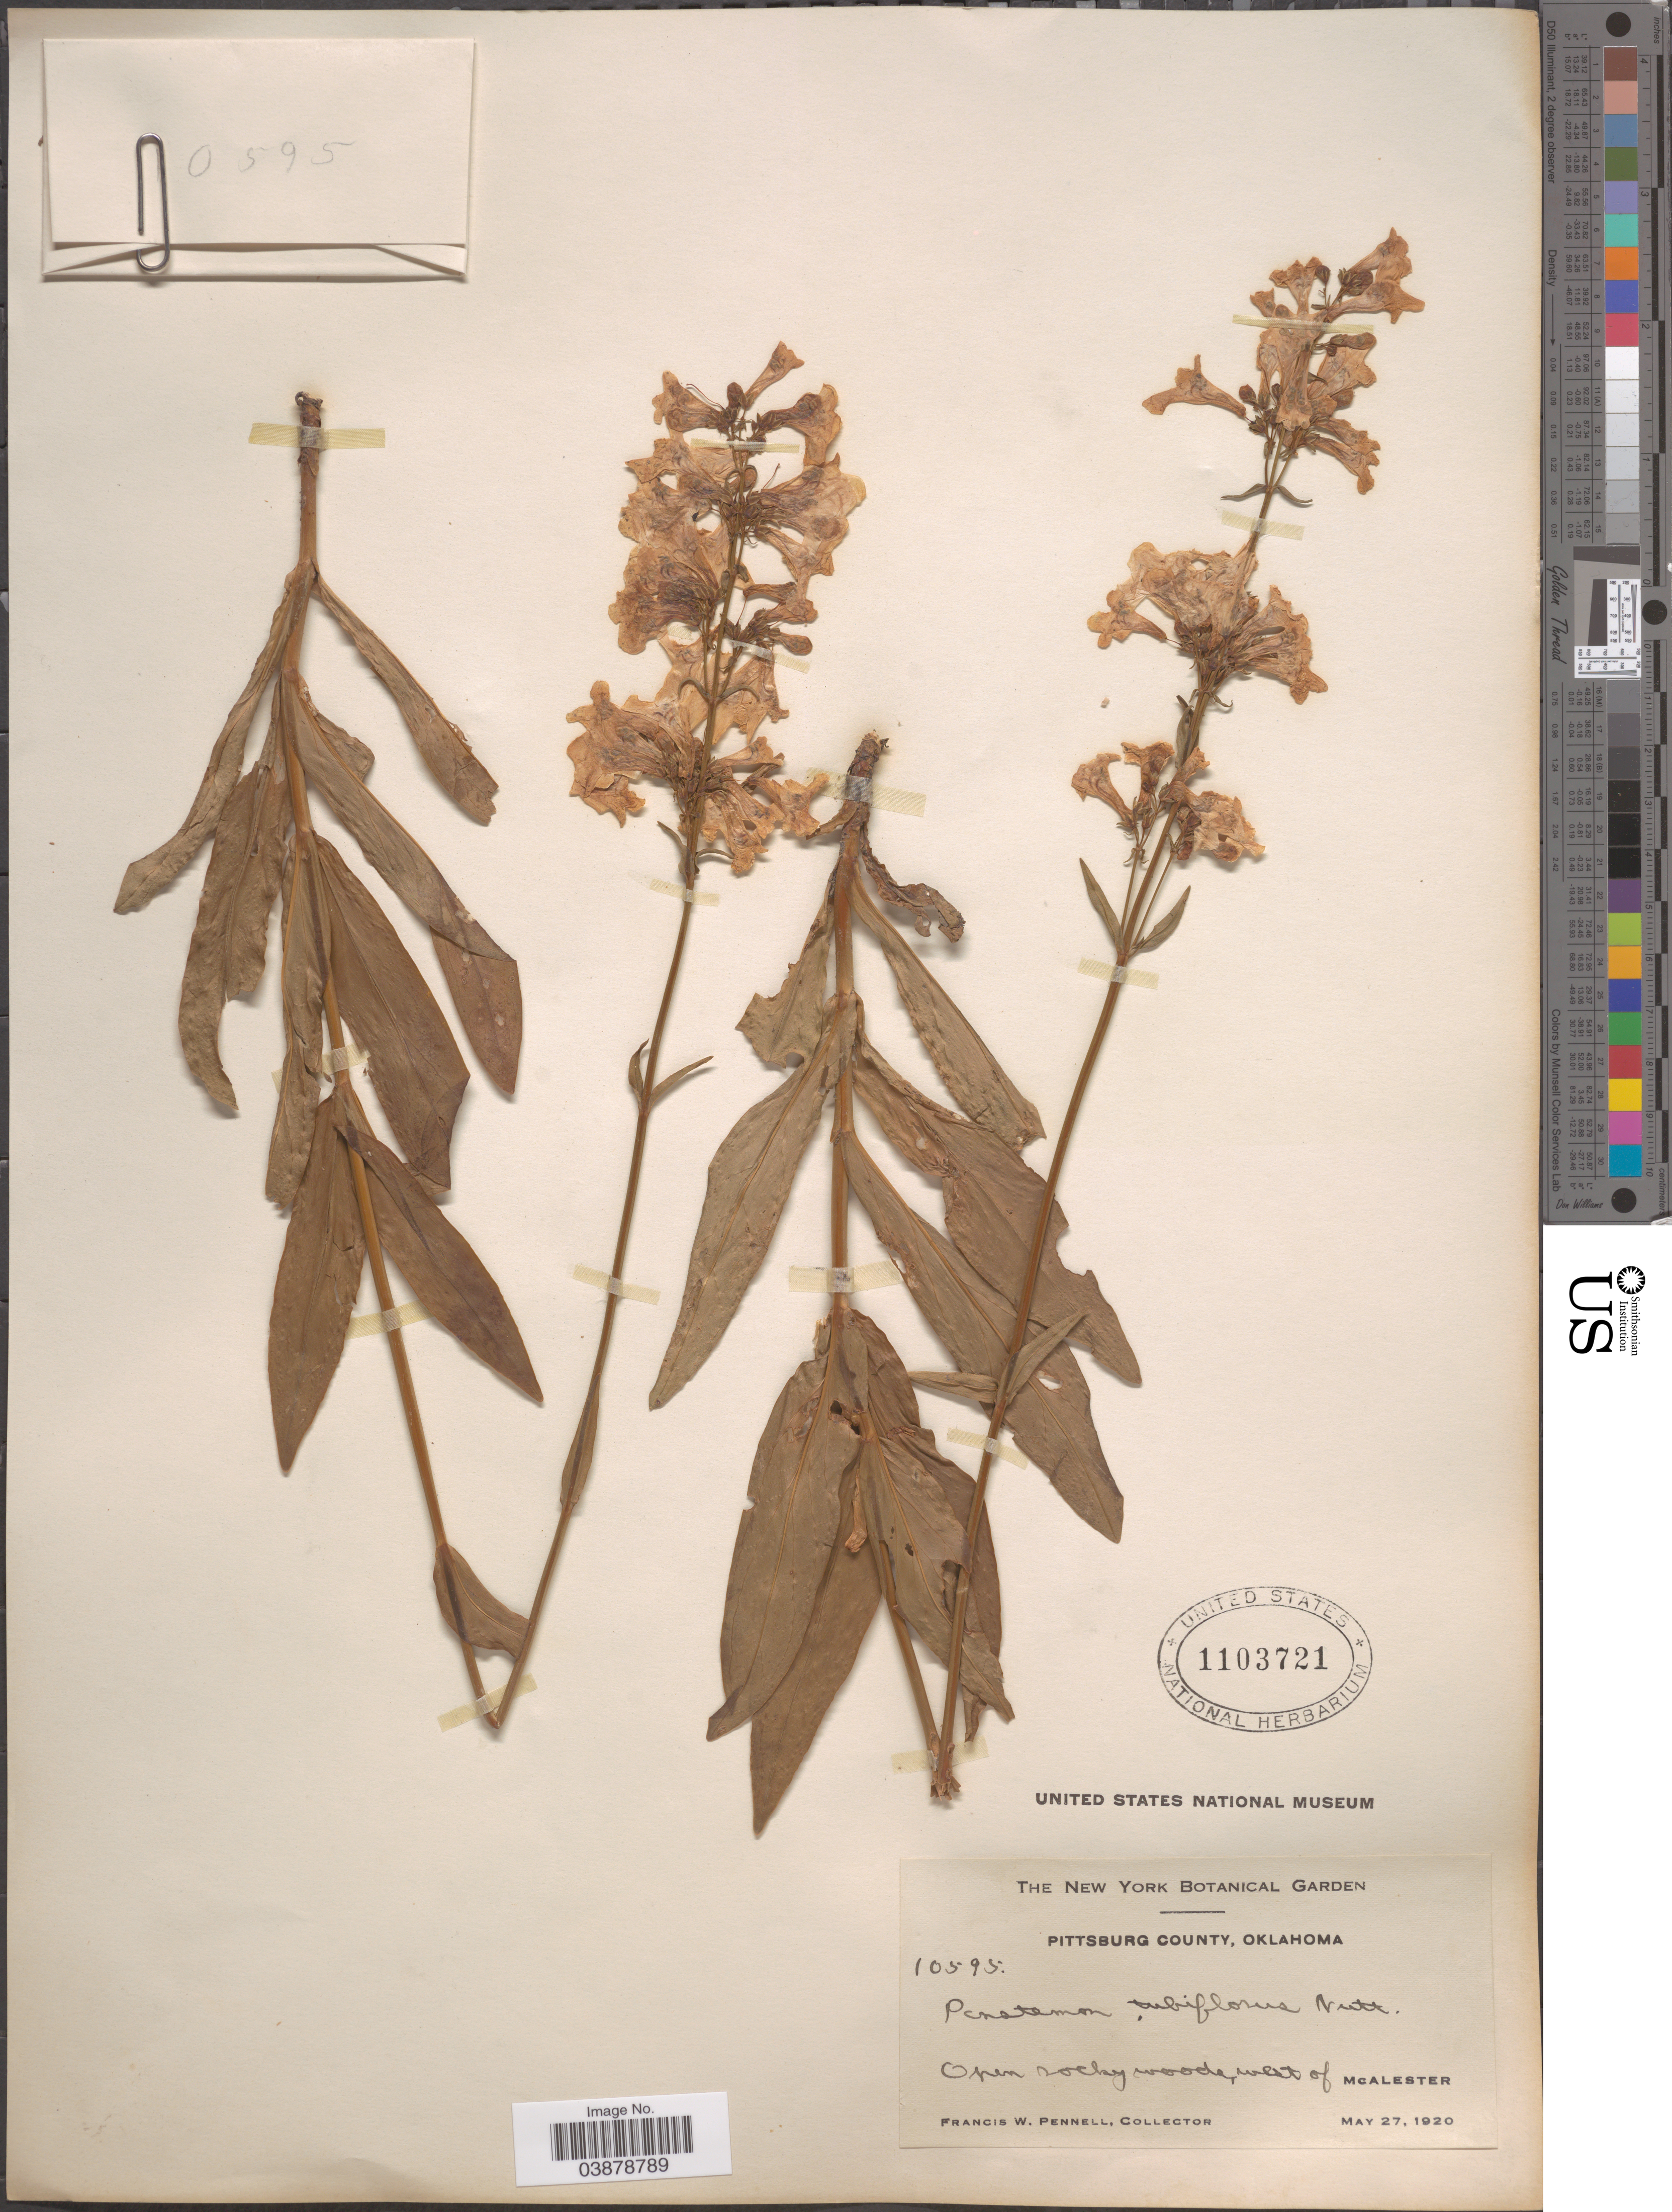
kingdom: Plantae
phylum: Tracheophyta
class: Magnoliopsida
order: Lamiales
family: Plantaginaceae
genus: Penstemon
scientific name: Penstemon tubaeflorus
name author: Nutt.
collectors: F. W. Pennell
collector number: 10595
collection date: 1920-05-27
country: United States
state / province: Oklahoma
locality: Pittsburg County. West of McAlester.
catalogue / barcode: US 1103721